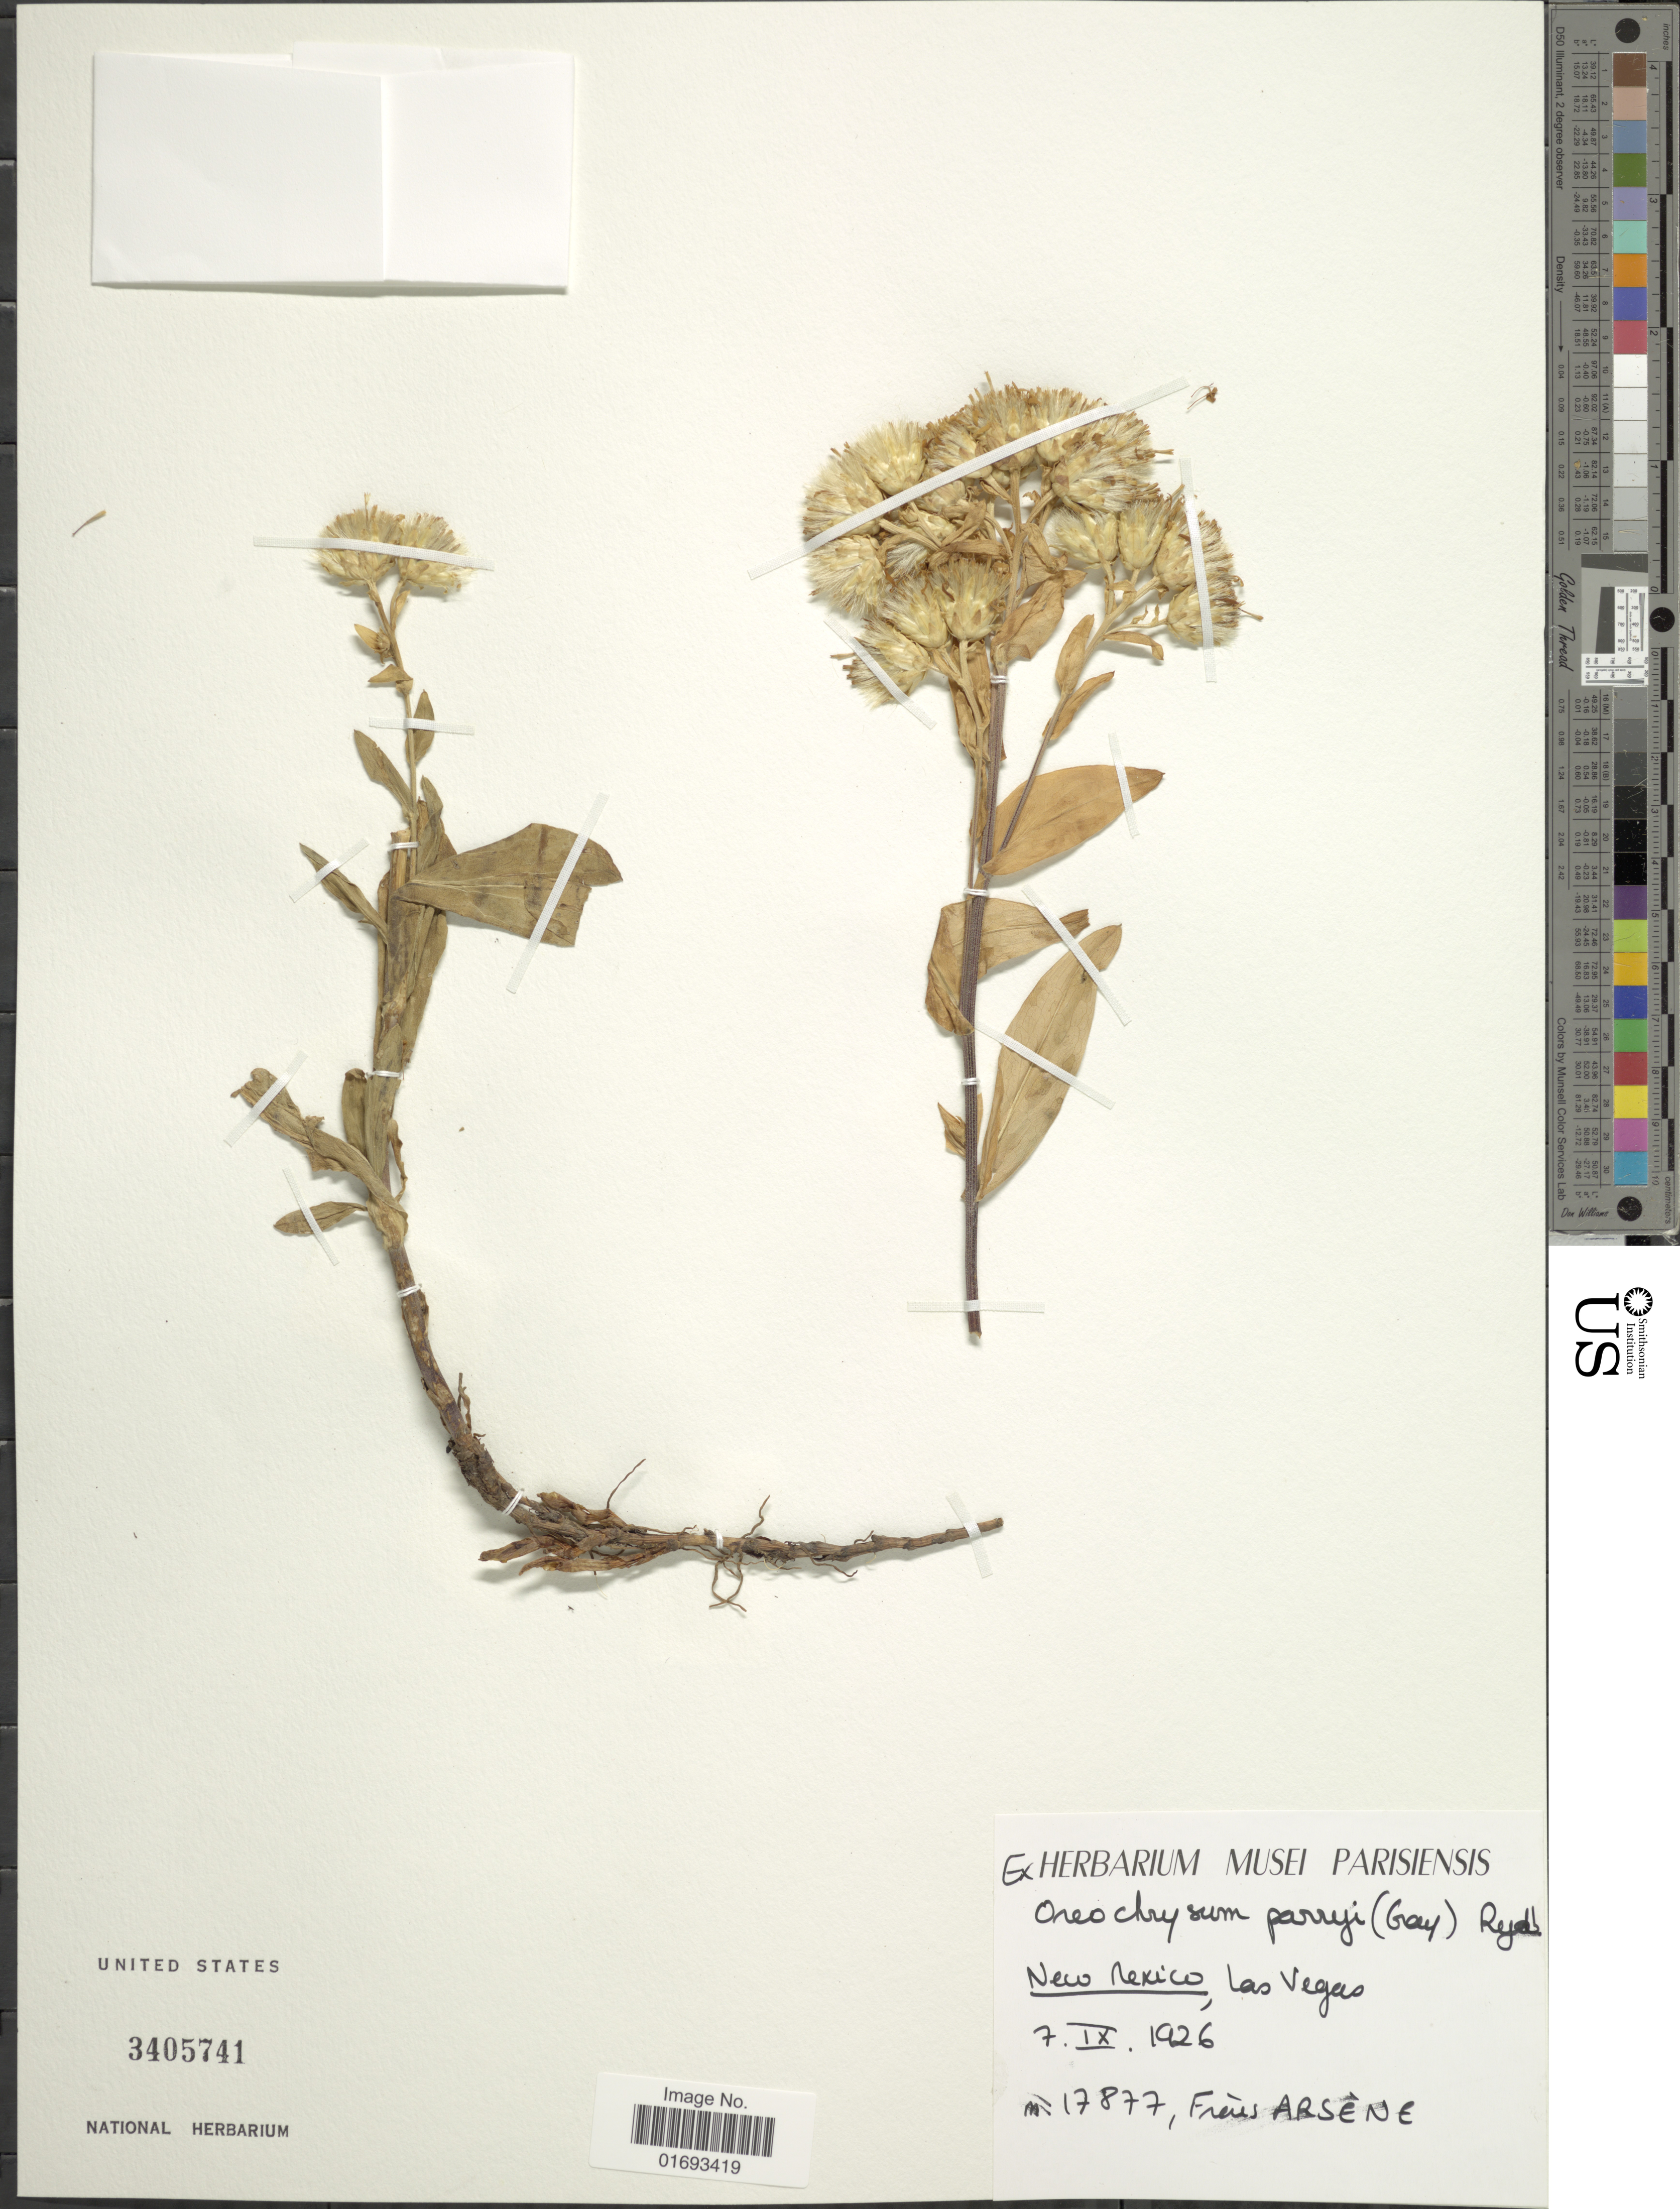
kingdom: Plantae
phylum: Tracheophyta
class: Magnoliopsida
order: Asterales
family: Asteraceae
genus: Oreochrysum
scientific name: Oreochrysum parryi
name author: (A. Gray) Rydb.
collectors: Bro. G. Arsène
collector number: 17877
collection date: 1926-09-07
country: United States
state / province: New Mexico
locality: Las Vegas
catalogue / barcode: US 3405741